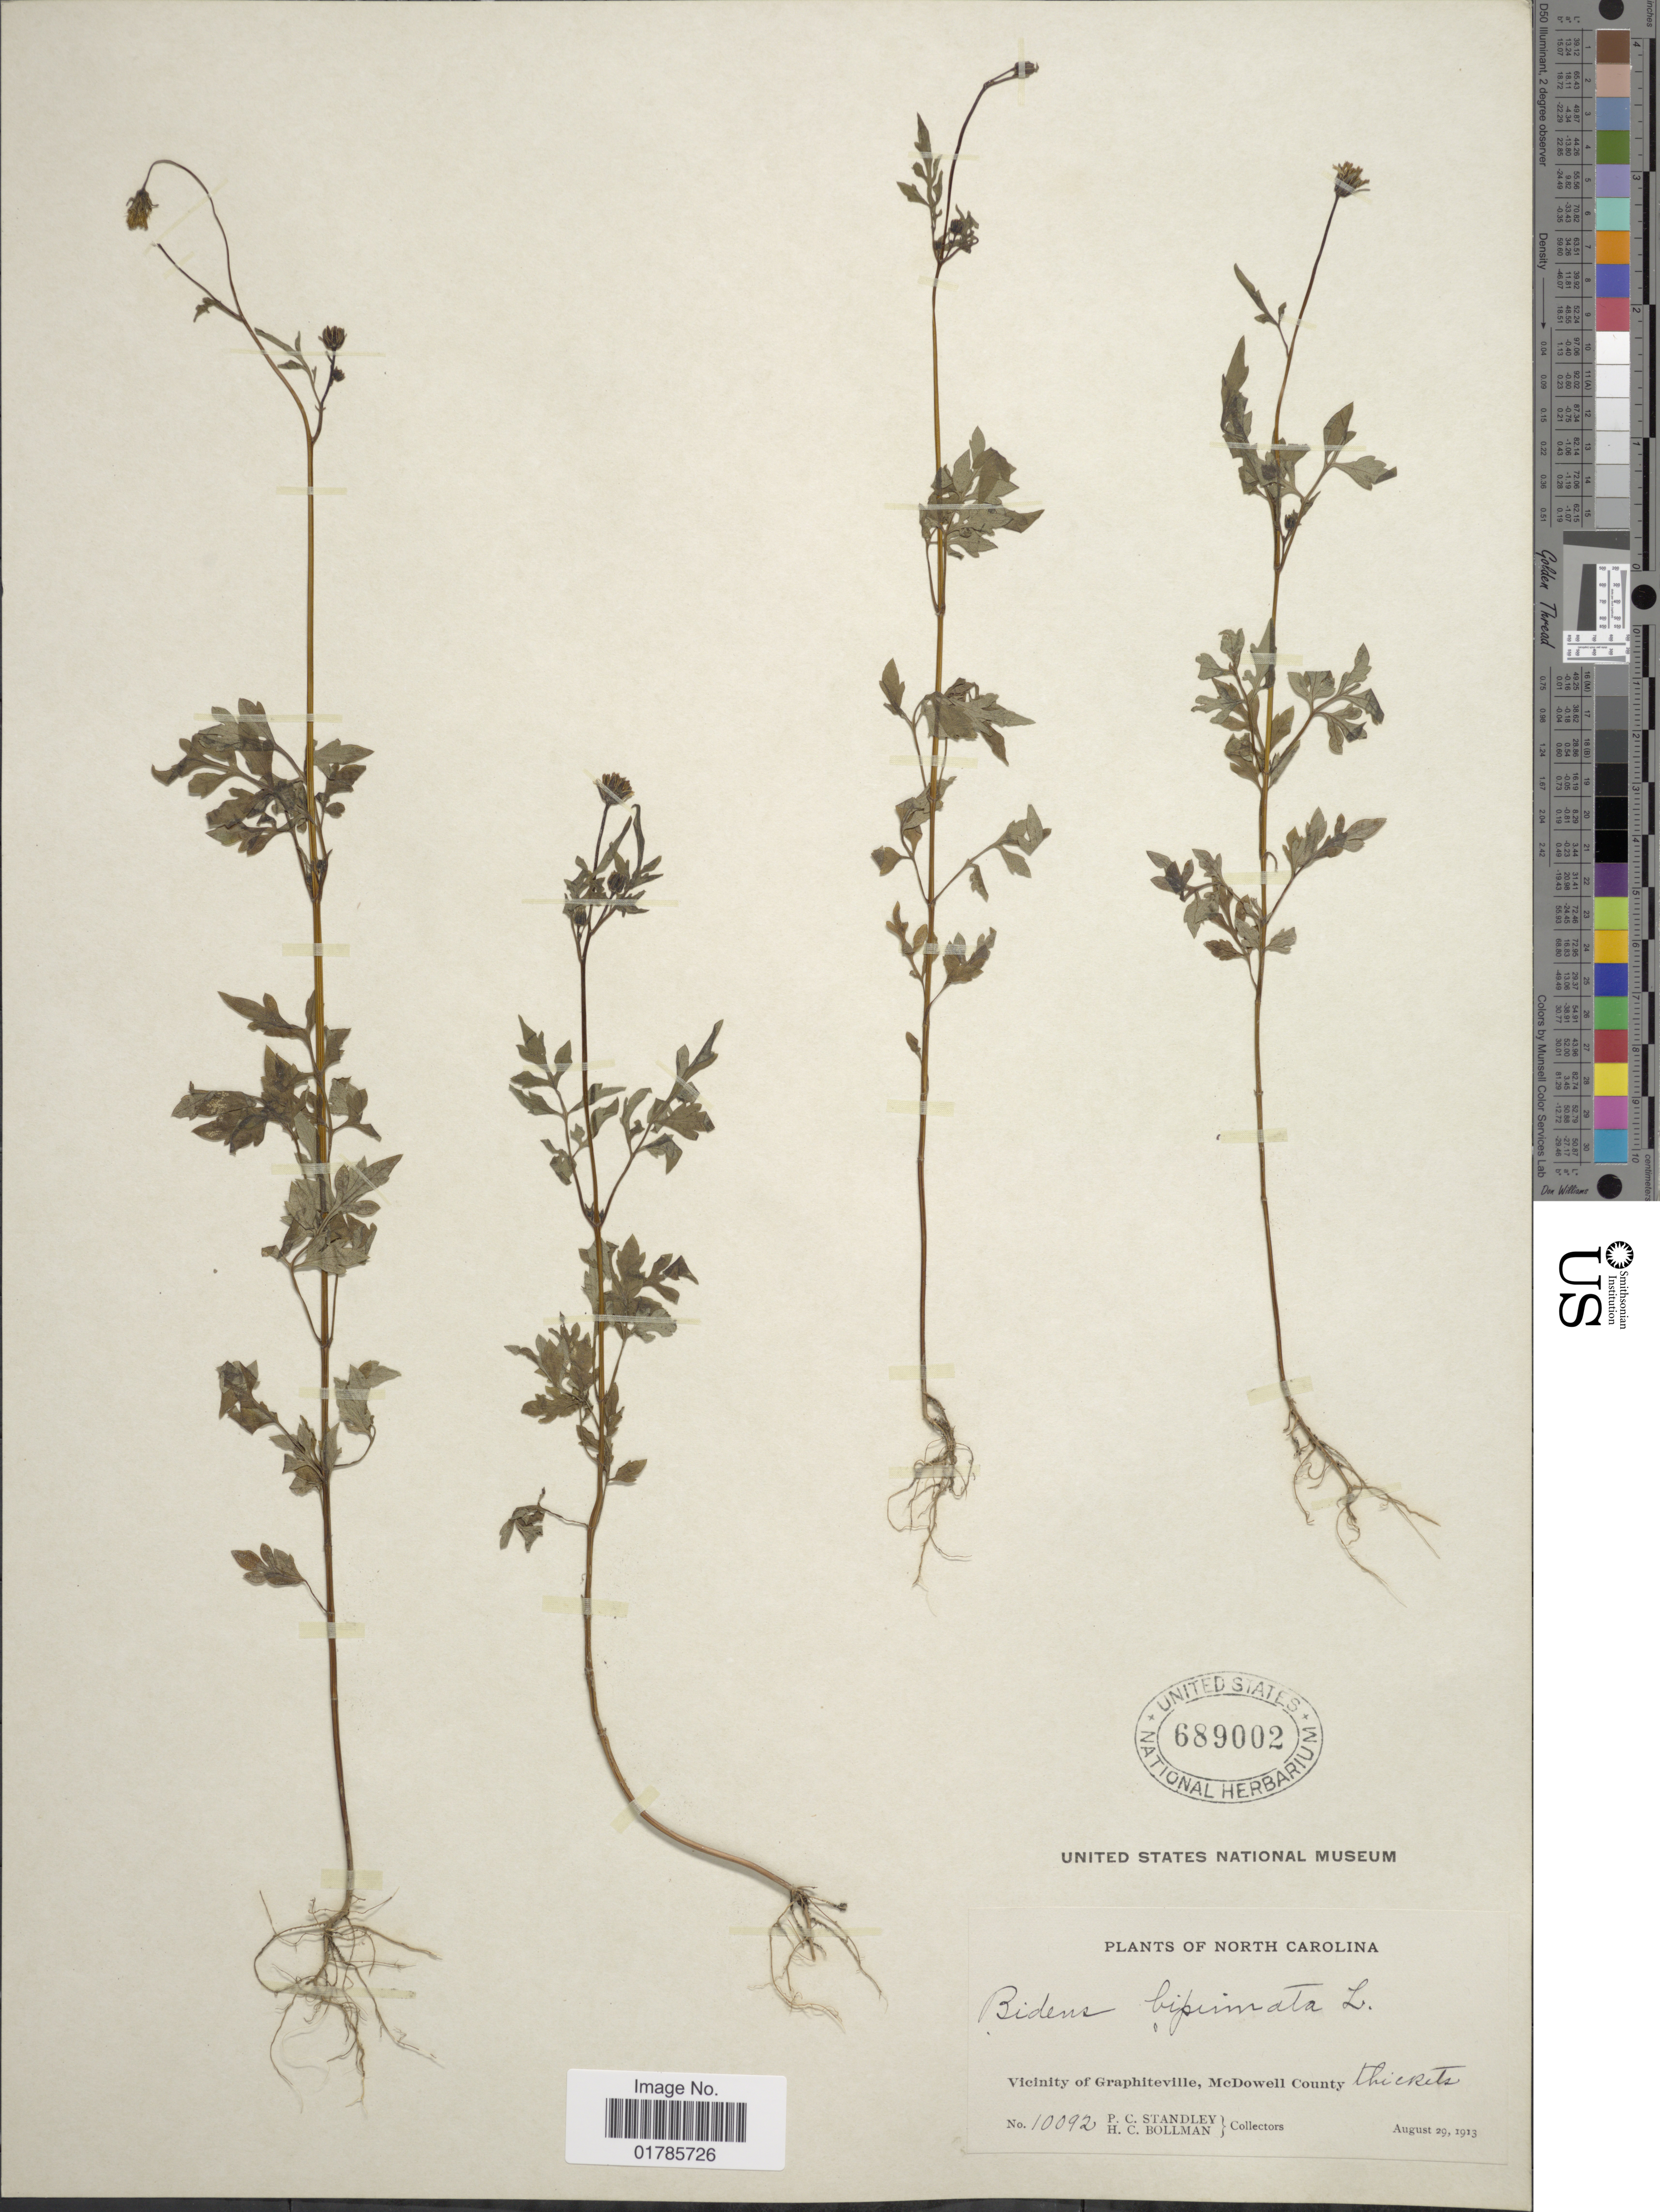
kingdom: Plantae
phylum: Tracheophyta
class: Magnoliopsida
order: Asterales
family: Asteraceae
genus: Bidens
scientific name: Bidens bipinnata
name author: L.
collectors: P. C. Standley & H. C. Bollman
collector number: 10092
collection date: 1913-08-29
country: United States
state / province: North Carolina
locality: Vicinity of Graphiteville, McDowell County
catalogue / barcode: US 689002